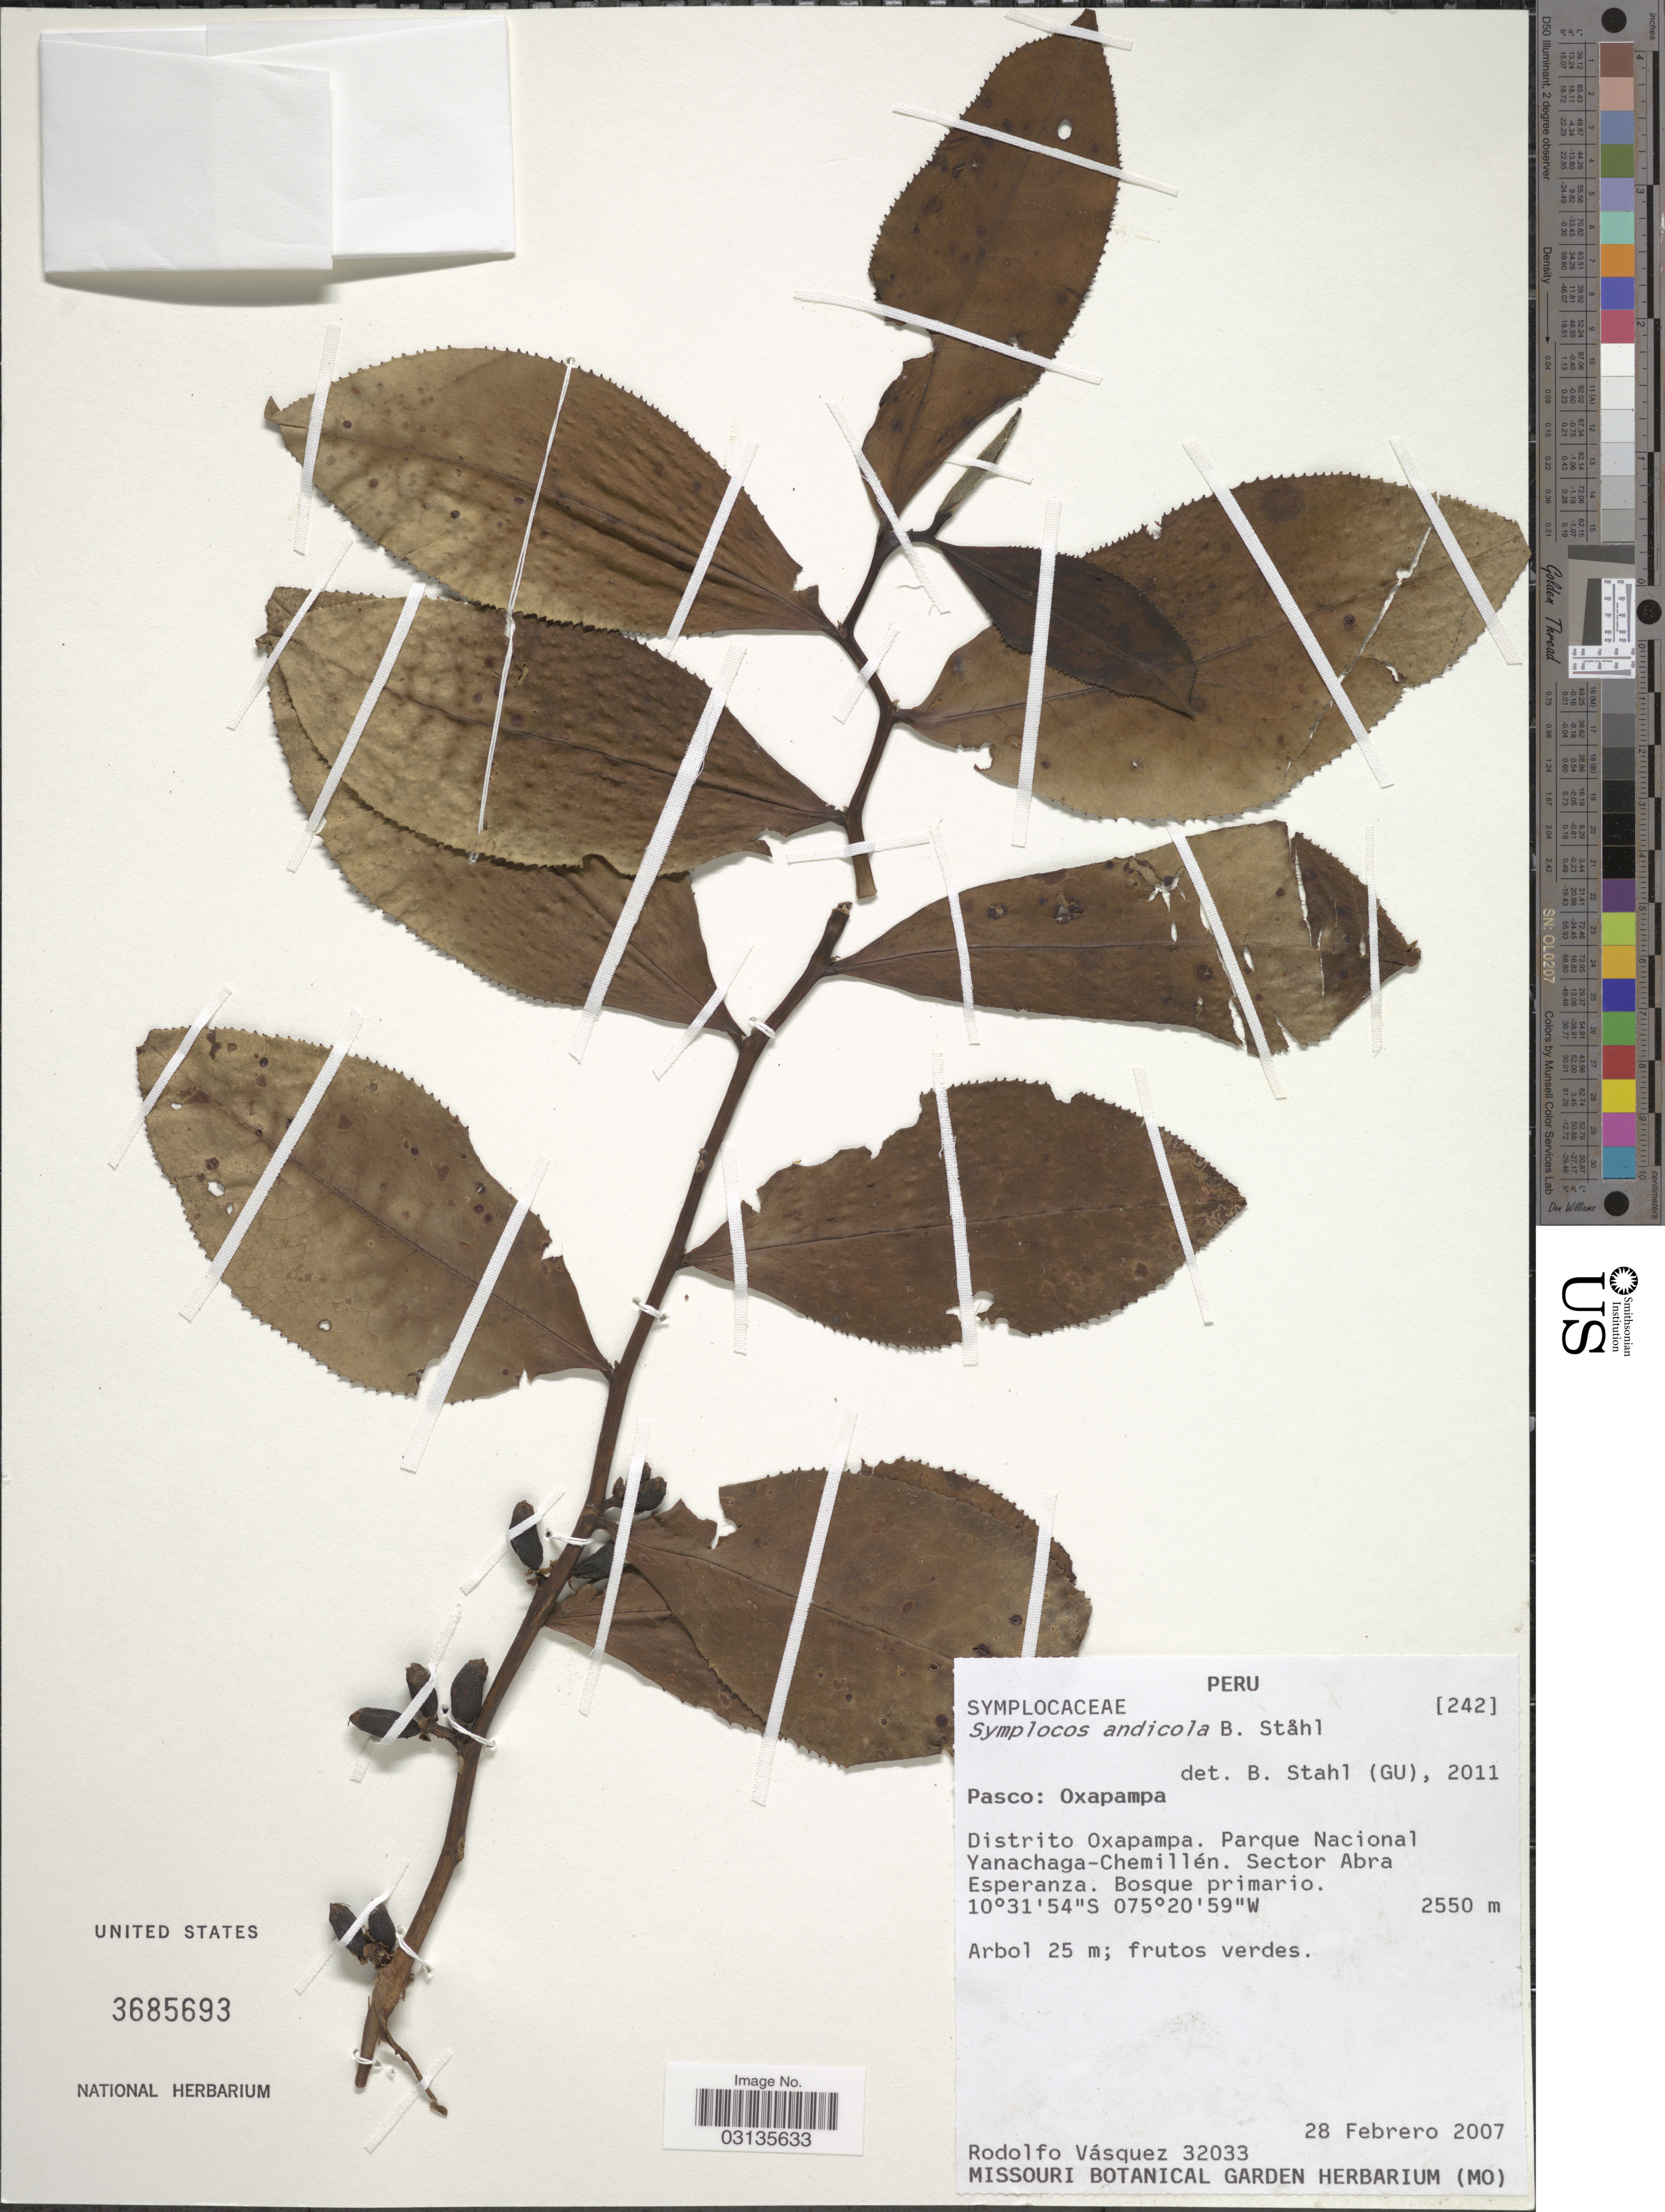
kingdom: Plantae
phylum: Tracheophyta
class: Magnoliopsida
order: Ericales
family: Symplocaceae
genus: Symplocos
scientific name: Symplocos andicola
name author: B. Ståhl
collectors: R. Vásquez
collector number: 32033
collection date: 2007-02-28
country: Peru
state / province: Pasco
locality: Oxapampa. Distrito Oxapampa. Parque Nacional Yanachaga-Chemillén. Sector Abra Esperanza.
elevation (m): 2550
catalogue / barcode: US 3685693